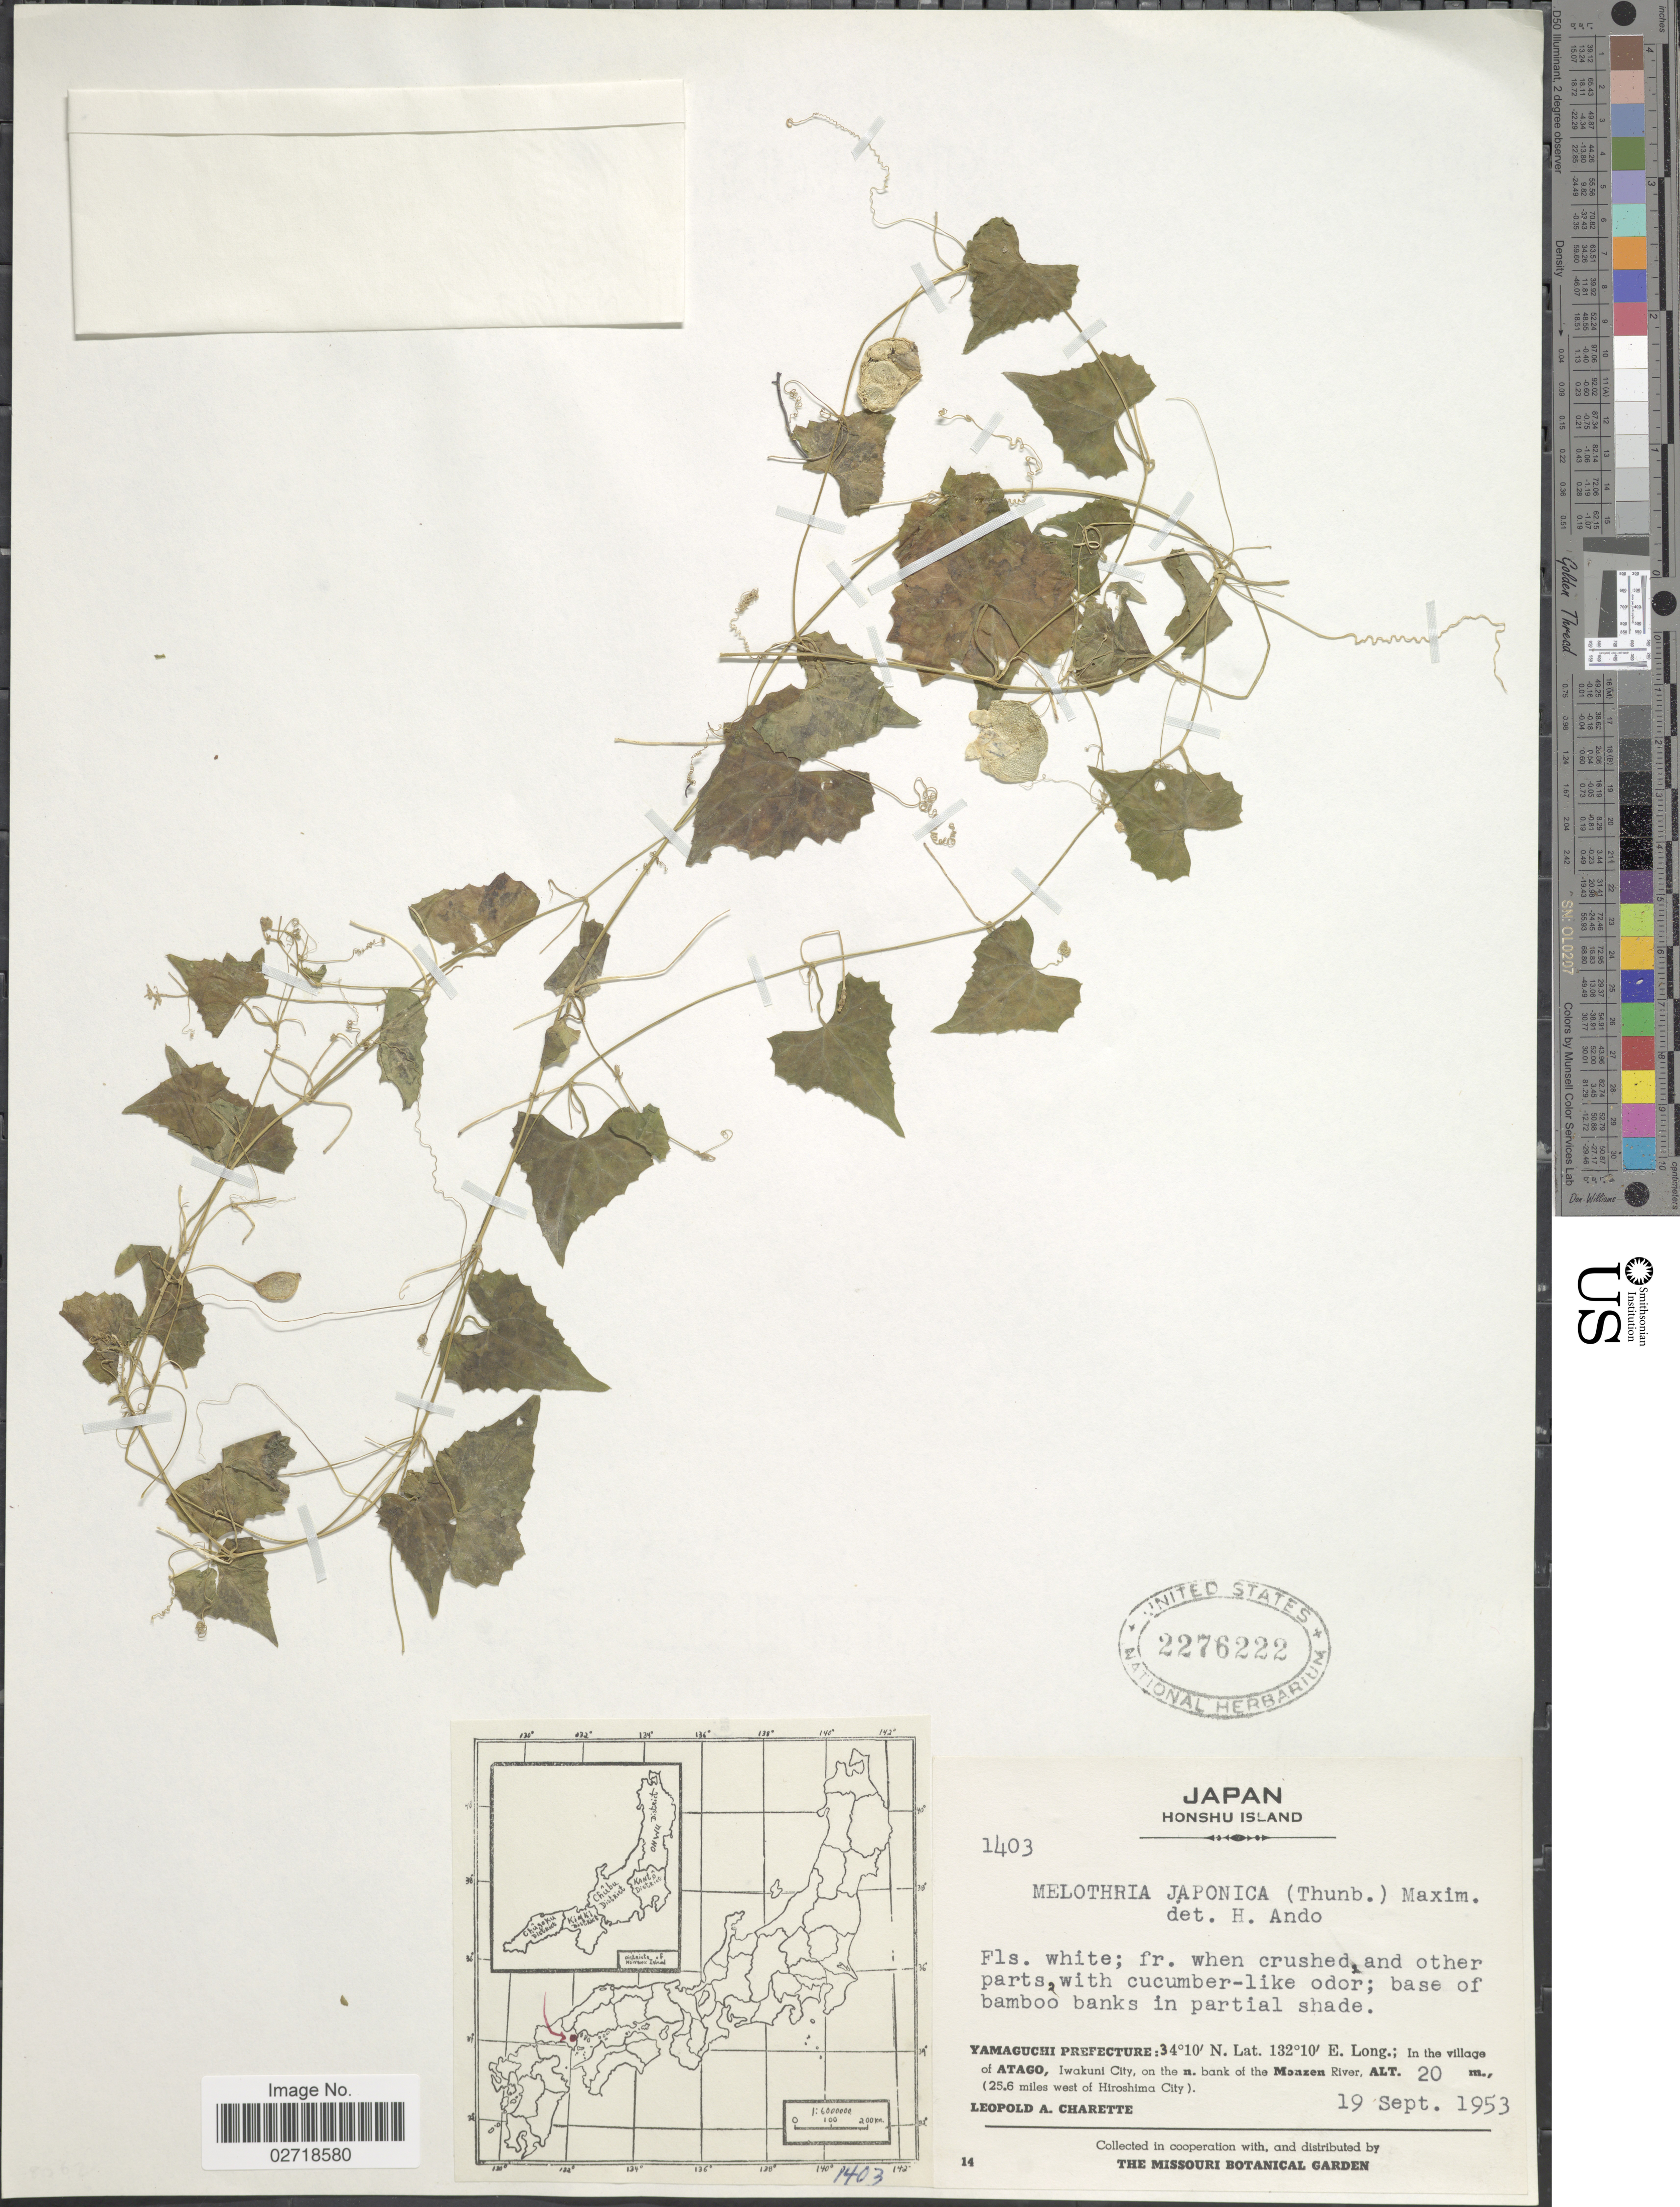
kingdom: Plantae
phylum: Tracheophyta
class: Magnoliopsida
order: Cucurbitales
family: Cucurbitaceae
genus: Zehneria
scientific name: Zehneria japonica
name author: (Thunb.) H.Y. Liu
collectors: L. A. Charette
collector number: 1403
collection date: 1953-09-19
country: Japan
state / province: Yamaguti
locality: Honshu Island, Yamaguchi Prefecture: In the village of Atago, Iwakuni City, on the n. bank of the Monzen River, (25.6 miles west of Hiroshima City)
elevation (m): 20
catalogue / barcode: US 2276222